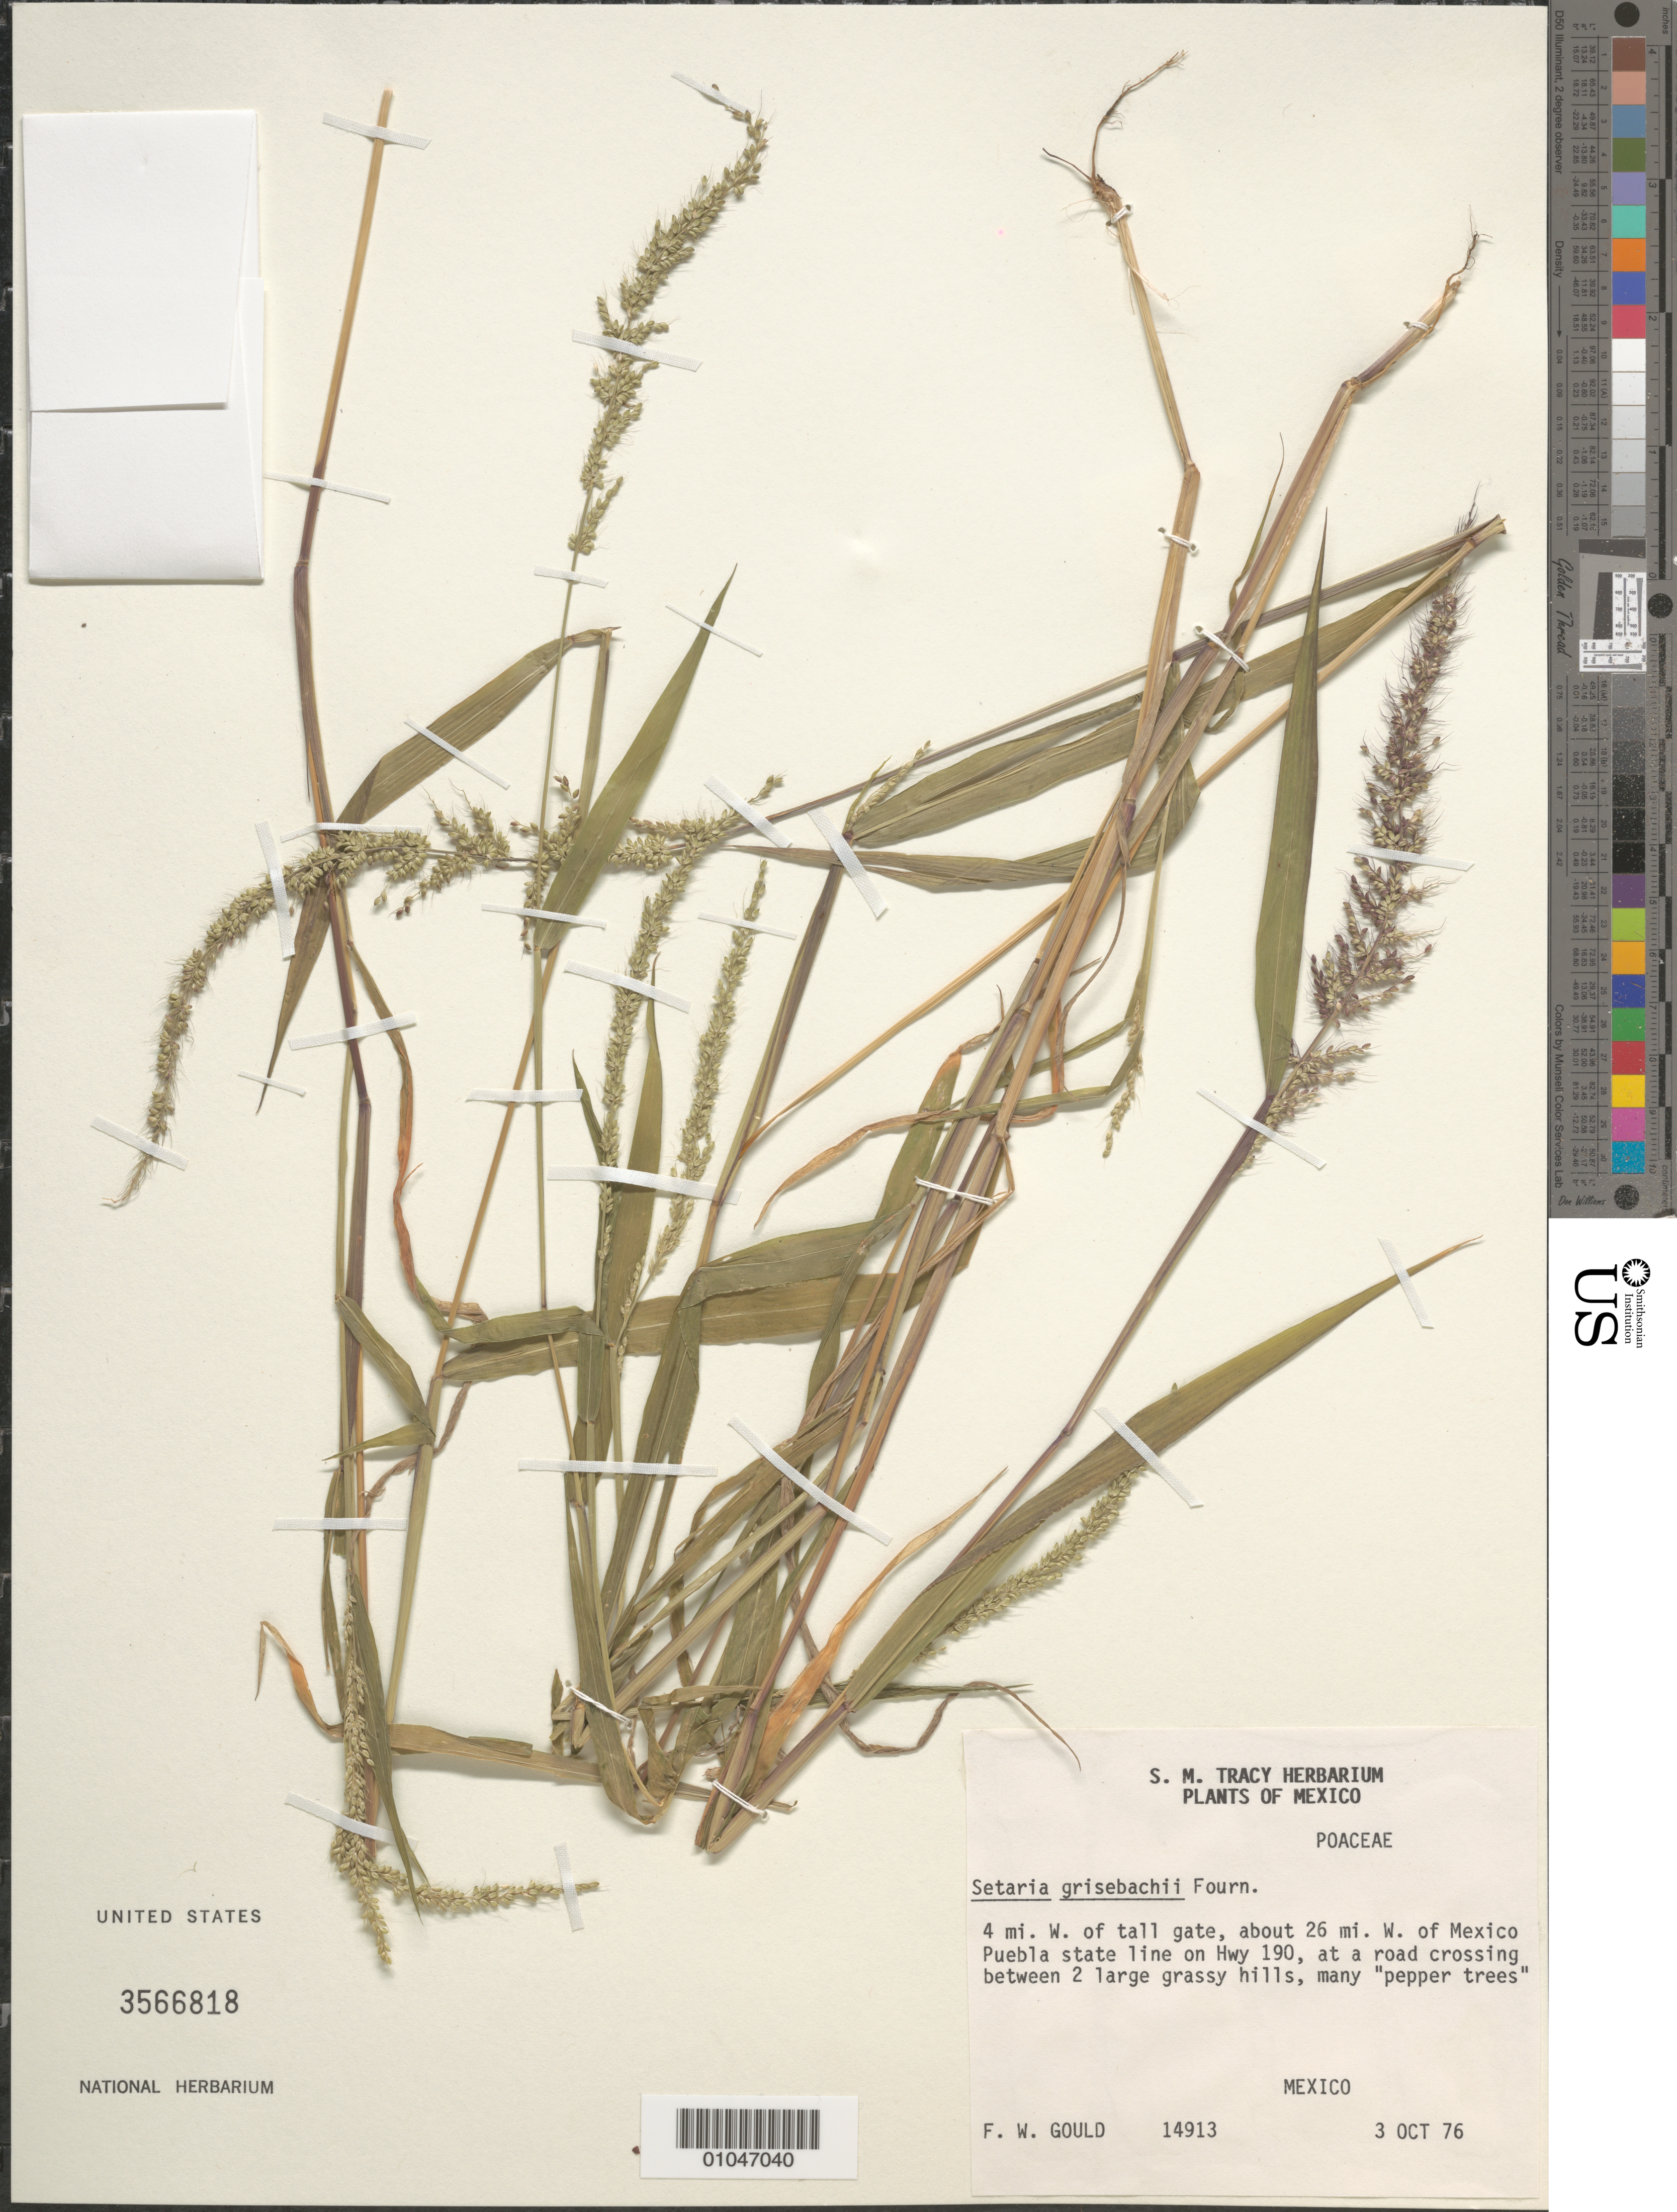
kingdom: Plantae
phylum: Tracheophyta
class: Liliopsida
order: Poales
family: Poaceae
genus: Setaria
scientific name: Setaria grisebachii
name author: E. Fourn.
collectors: F. W. Gould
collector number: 14913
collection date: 1976-10-03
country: México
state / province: Mexico / Puebla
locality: About 26 mi W of Mexico/Puebla state line on Hwy 190 from Puebla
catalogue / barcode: US 3566818